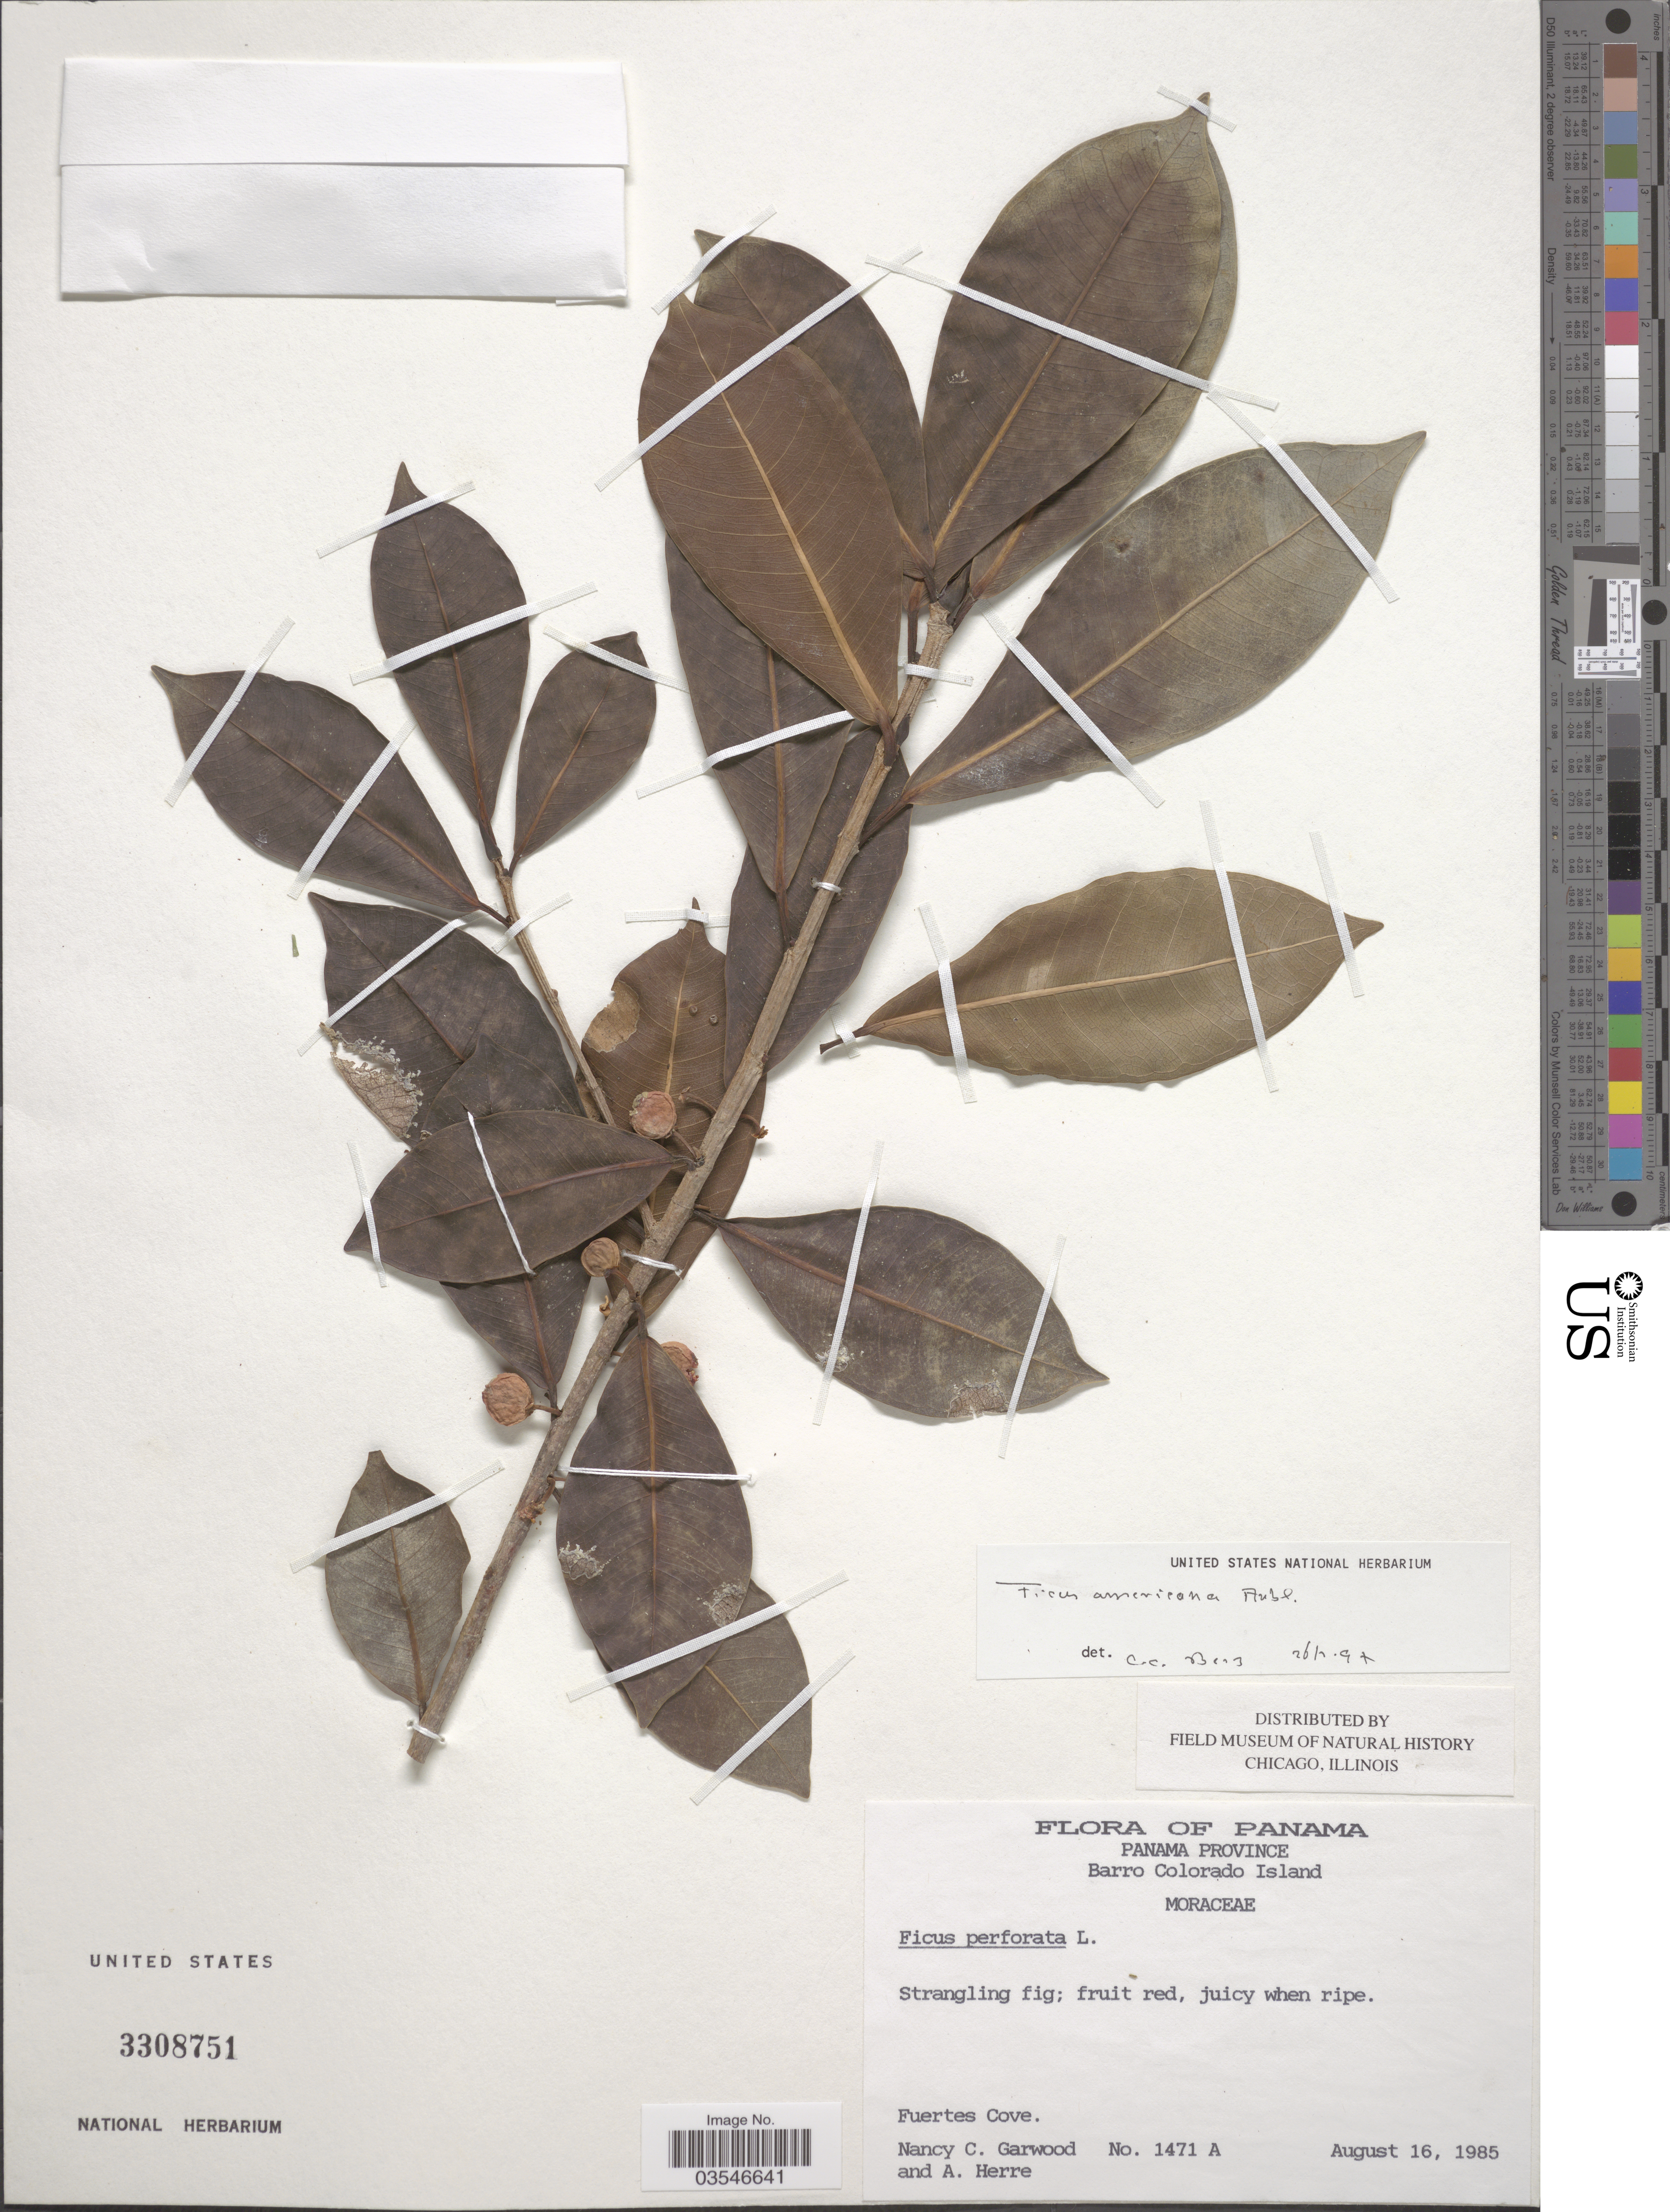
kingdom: Plantae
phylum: Tracheophyta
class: Magnoliopsida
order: Rosales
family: Moraceae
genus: Ficus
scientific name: Ficus guianensis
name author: Desv. ex Ham.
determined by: Pederneiras, Leandro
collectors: N. C. Garwood & A. Herre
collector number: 1471A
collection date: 1985-08-16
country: Panama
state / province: Panamá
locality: Barro Colorado Island. Fuertes Cove.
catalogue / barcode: US 3308751